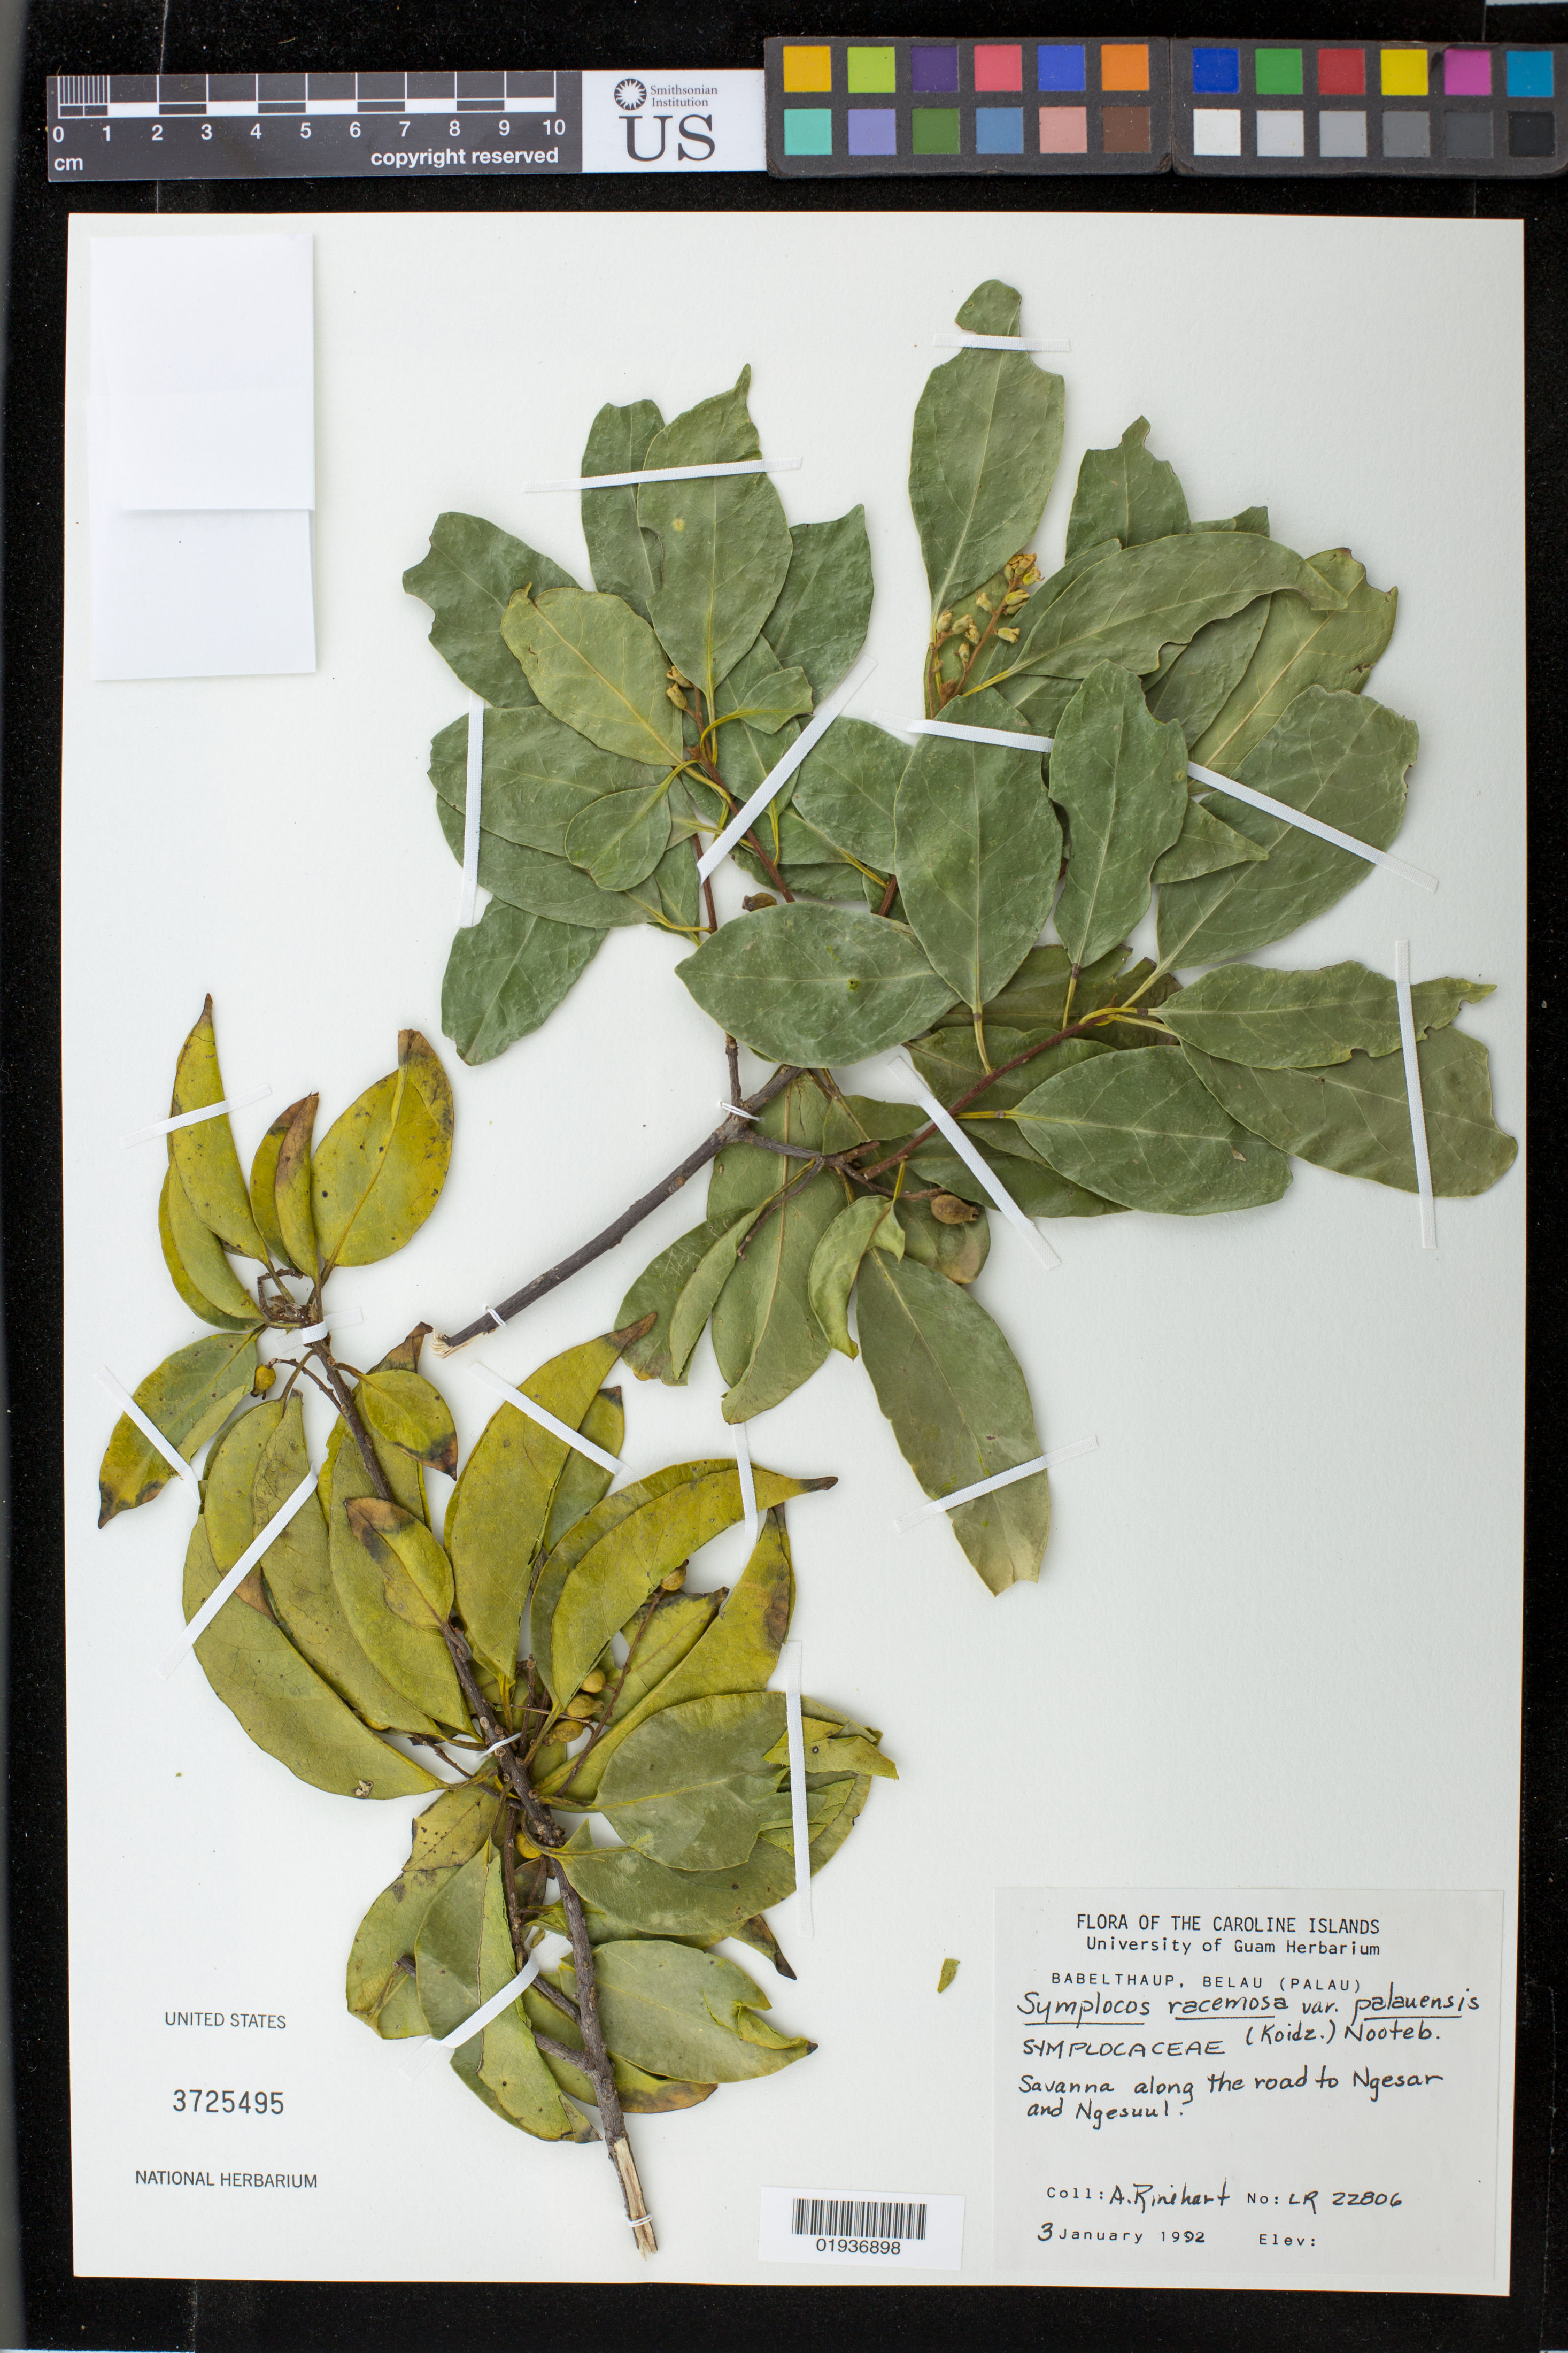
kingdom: Plantae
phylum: Tracheophyta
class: Magnoliopsida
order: Ericales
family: Symplocaceae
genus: Symplocos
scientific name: Symplocos racemosa var. palauensis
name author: (Koidz.) Noot.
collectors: A. Rinehart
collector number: LR22806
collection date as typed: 03 Jan 1992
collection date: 1992-01-03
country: Palau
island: Babeldaob [Babelthuap]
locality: Caroline Islands, Babelthaup, Belau (Palau). Savanna along the road to Ngesar & Ngesuul.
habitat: Savanna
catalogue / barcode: US 3725495